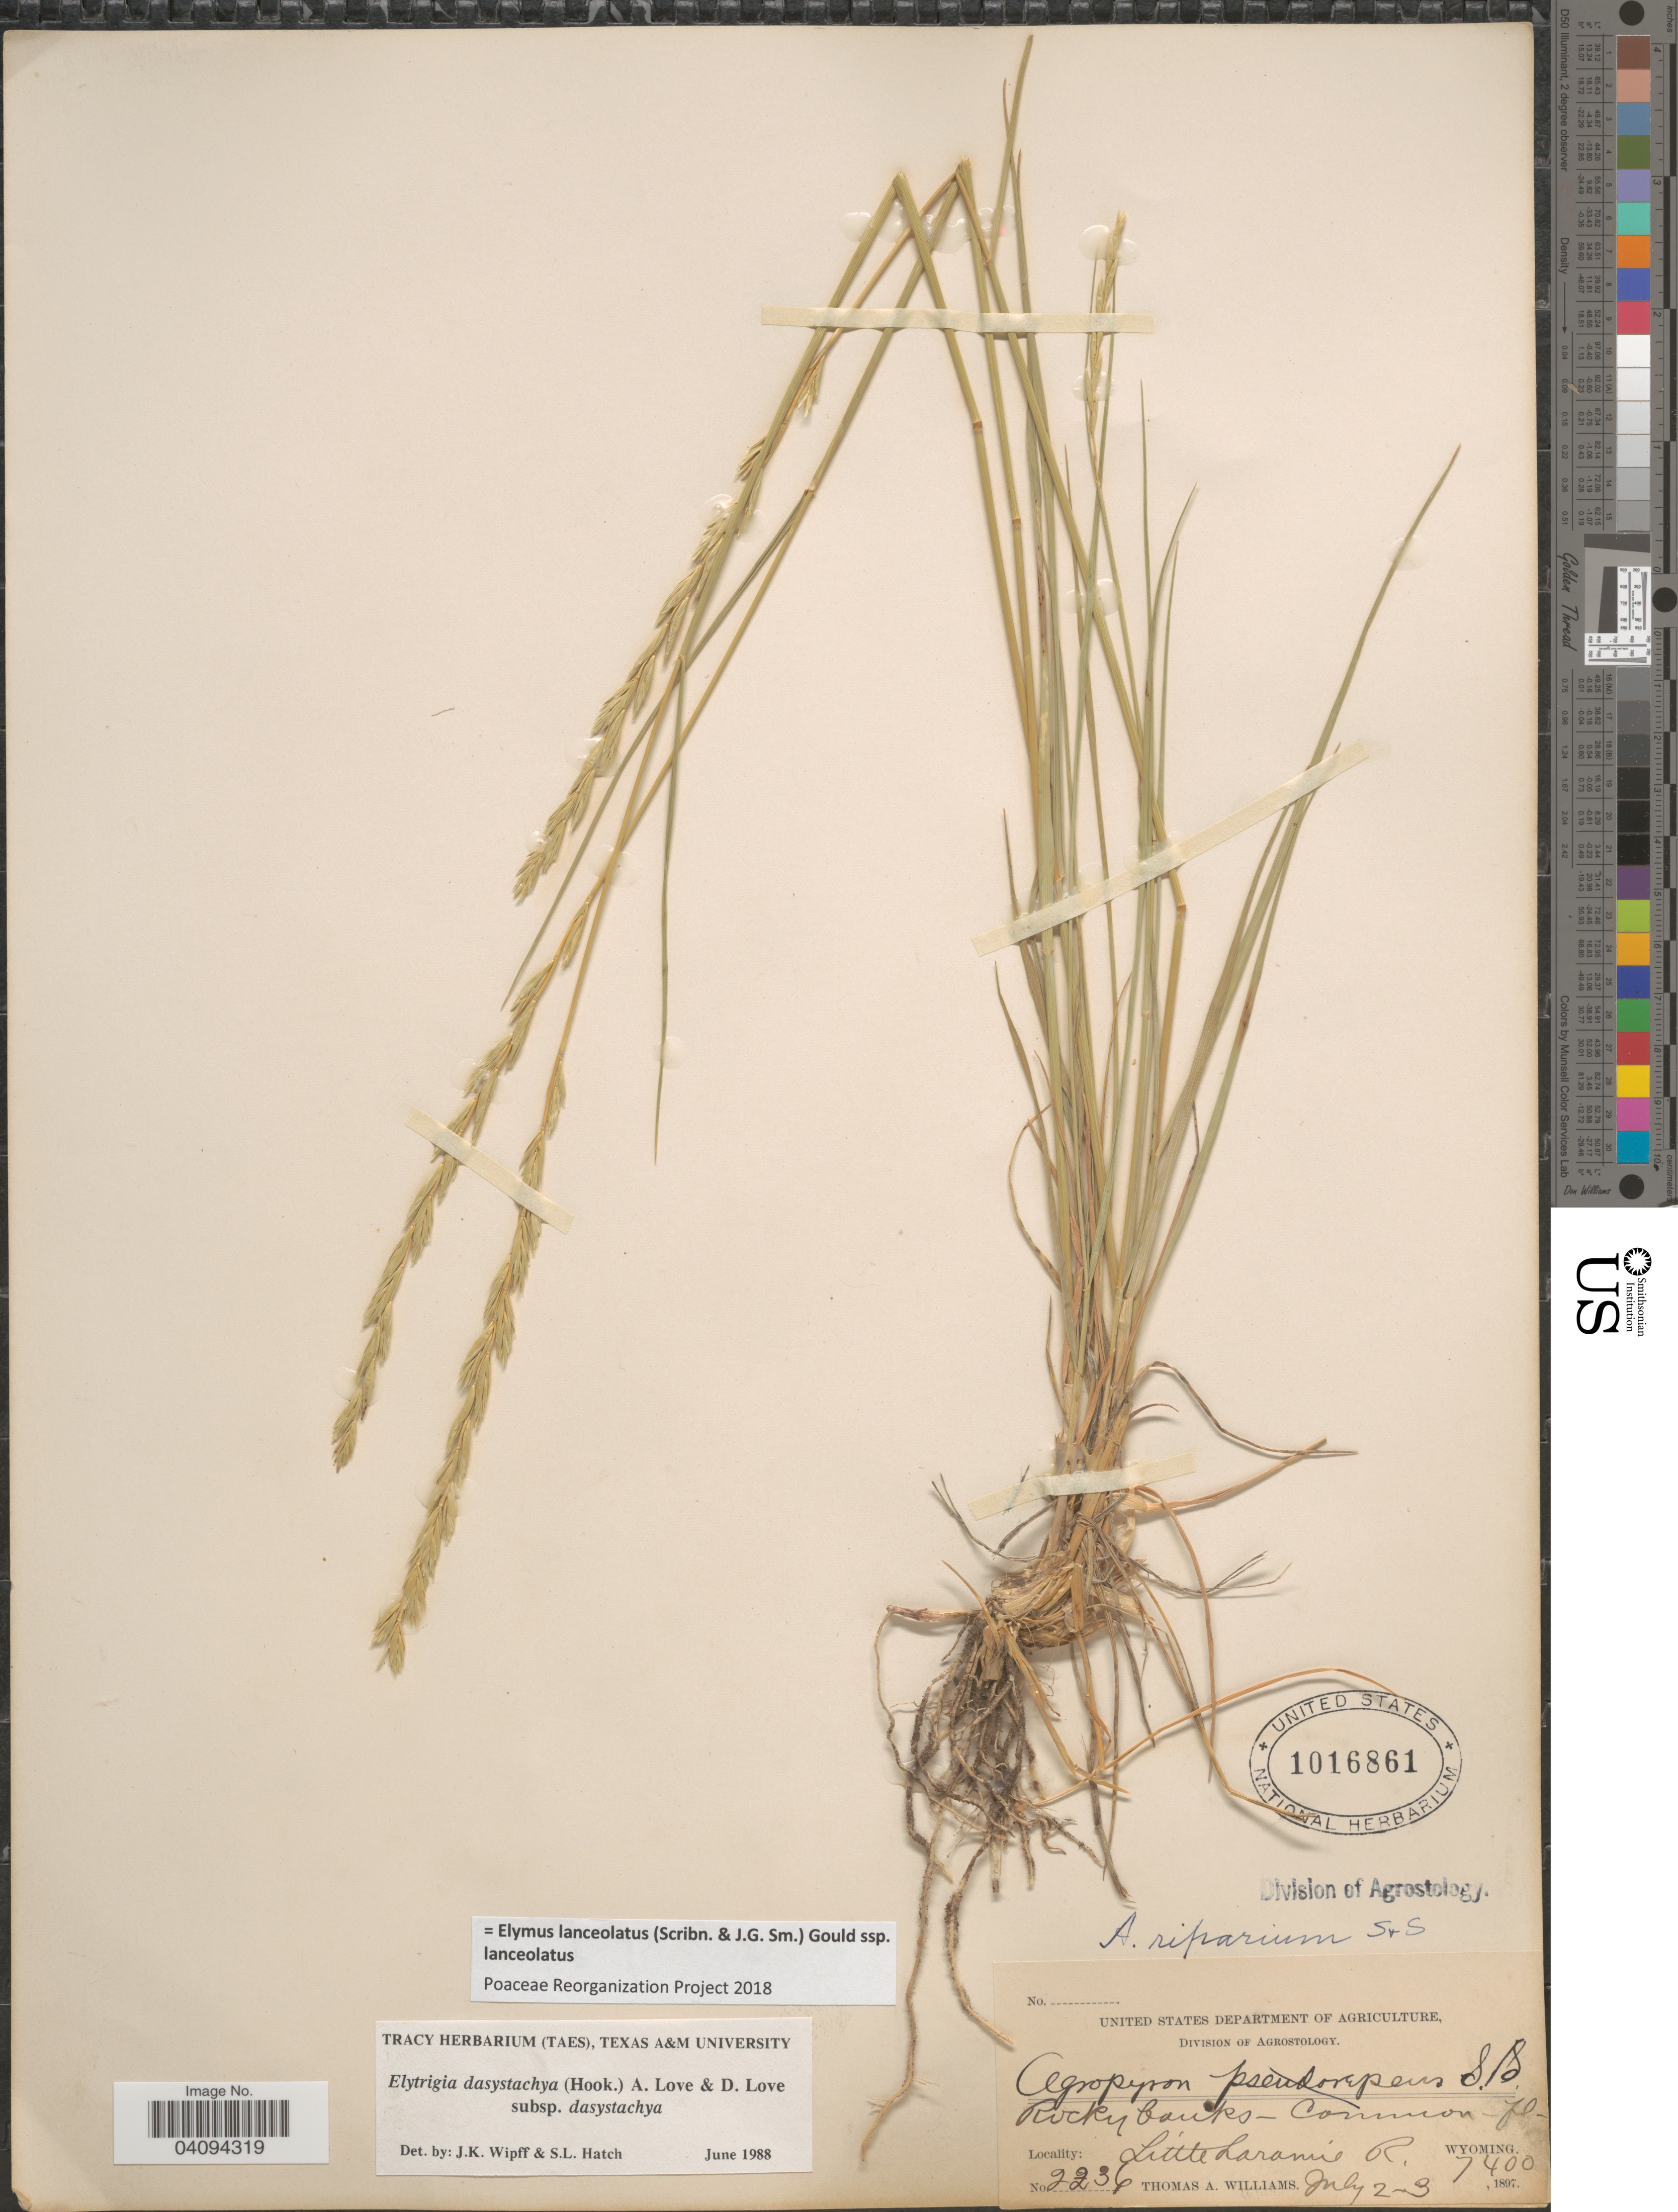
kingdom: Plantae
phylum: Tracheophyta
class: Liliopsida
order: Poales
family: Poaceae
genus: Elymus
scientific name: Elymus lanceolatus subsp. lanceolatus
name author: (Scribn. & J.G. Sm.) Gould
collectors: T. A. Williams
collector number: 2236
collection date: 1897-07-02/1897-07-03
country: United States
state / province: Wyoming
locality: Rocky banks. Little Laramie R.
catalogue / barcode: US 1016861